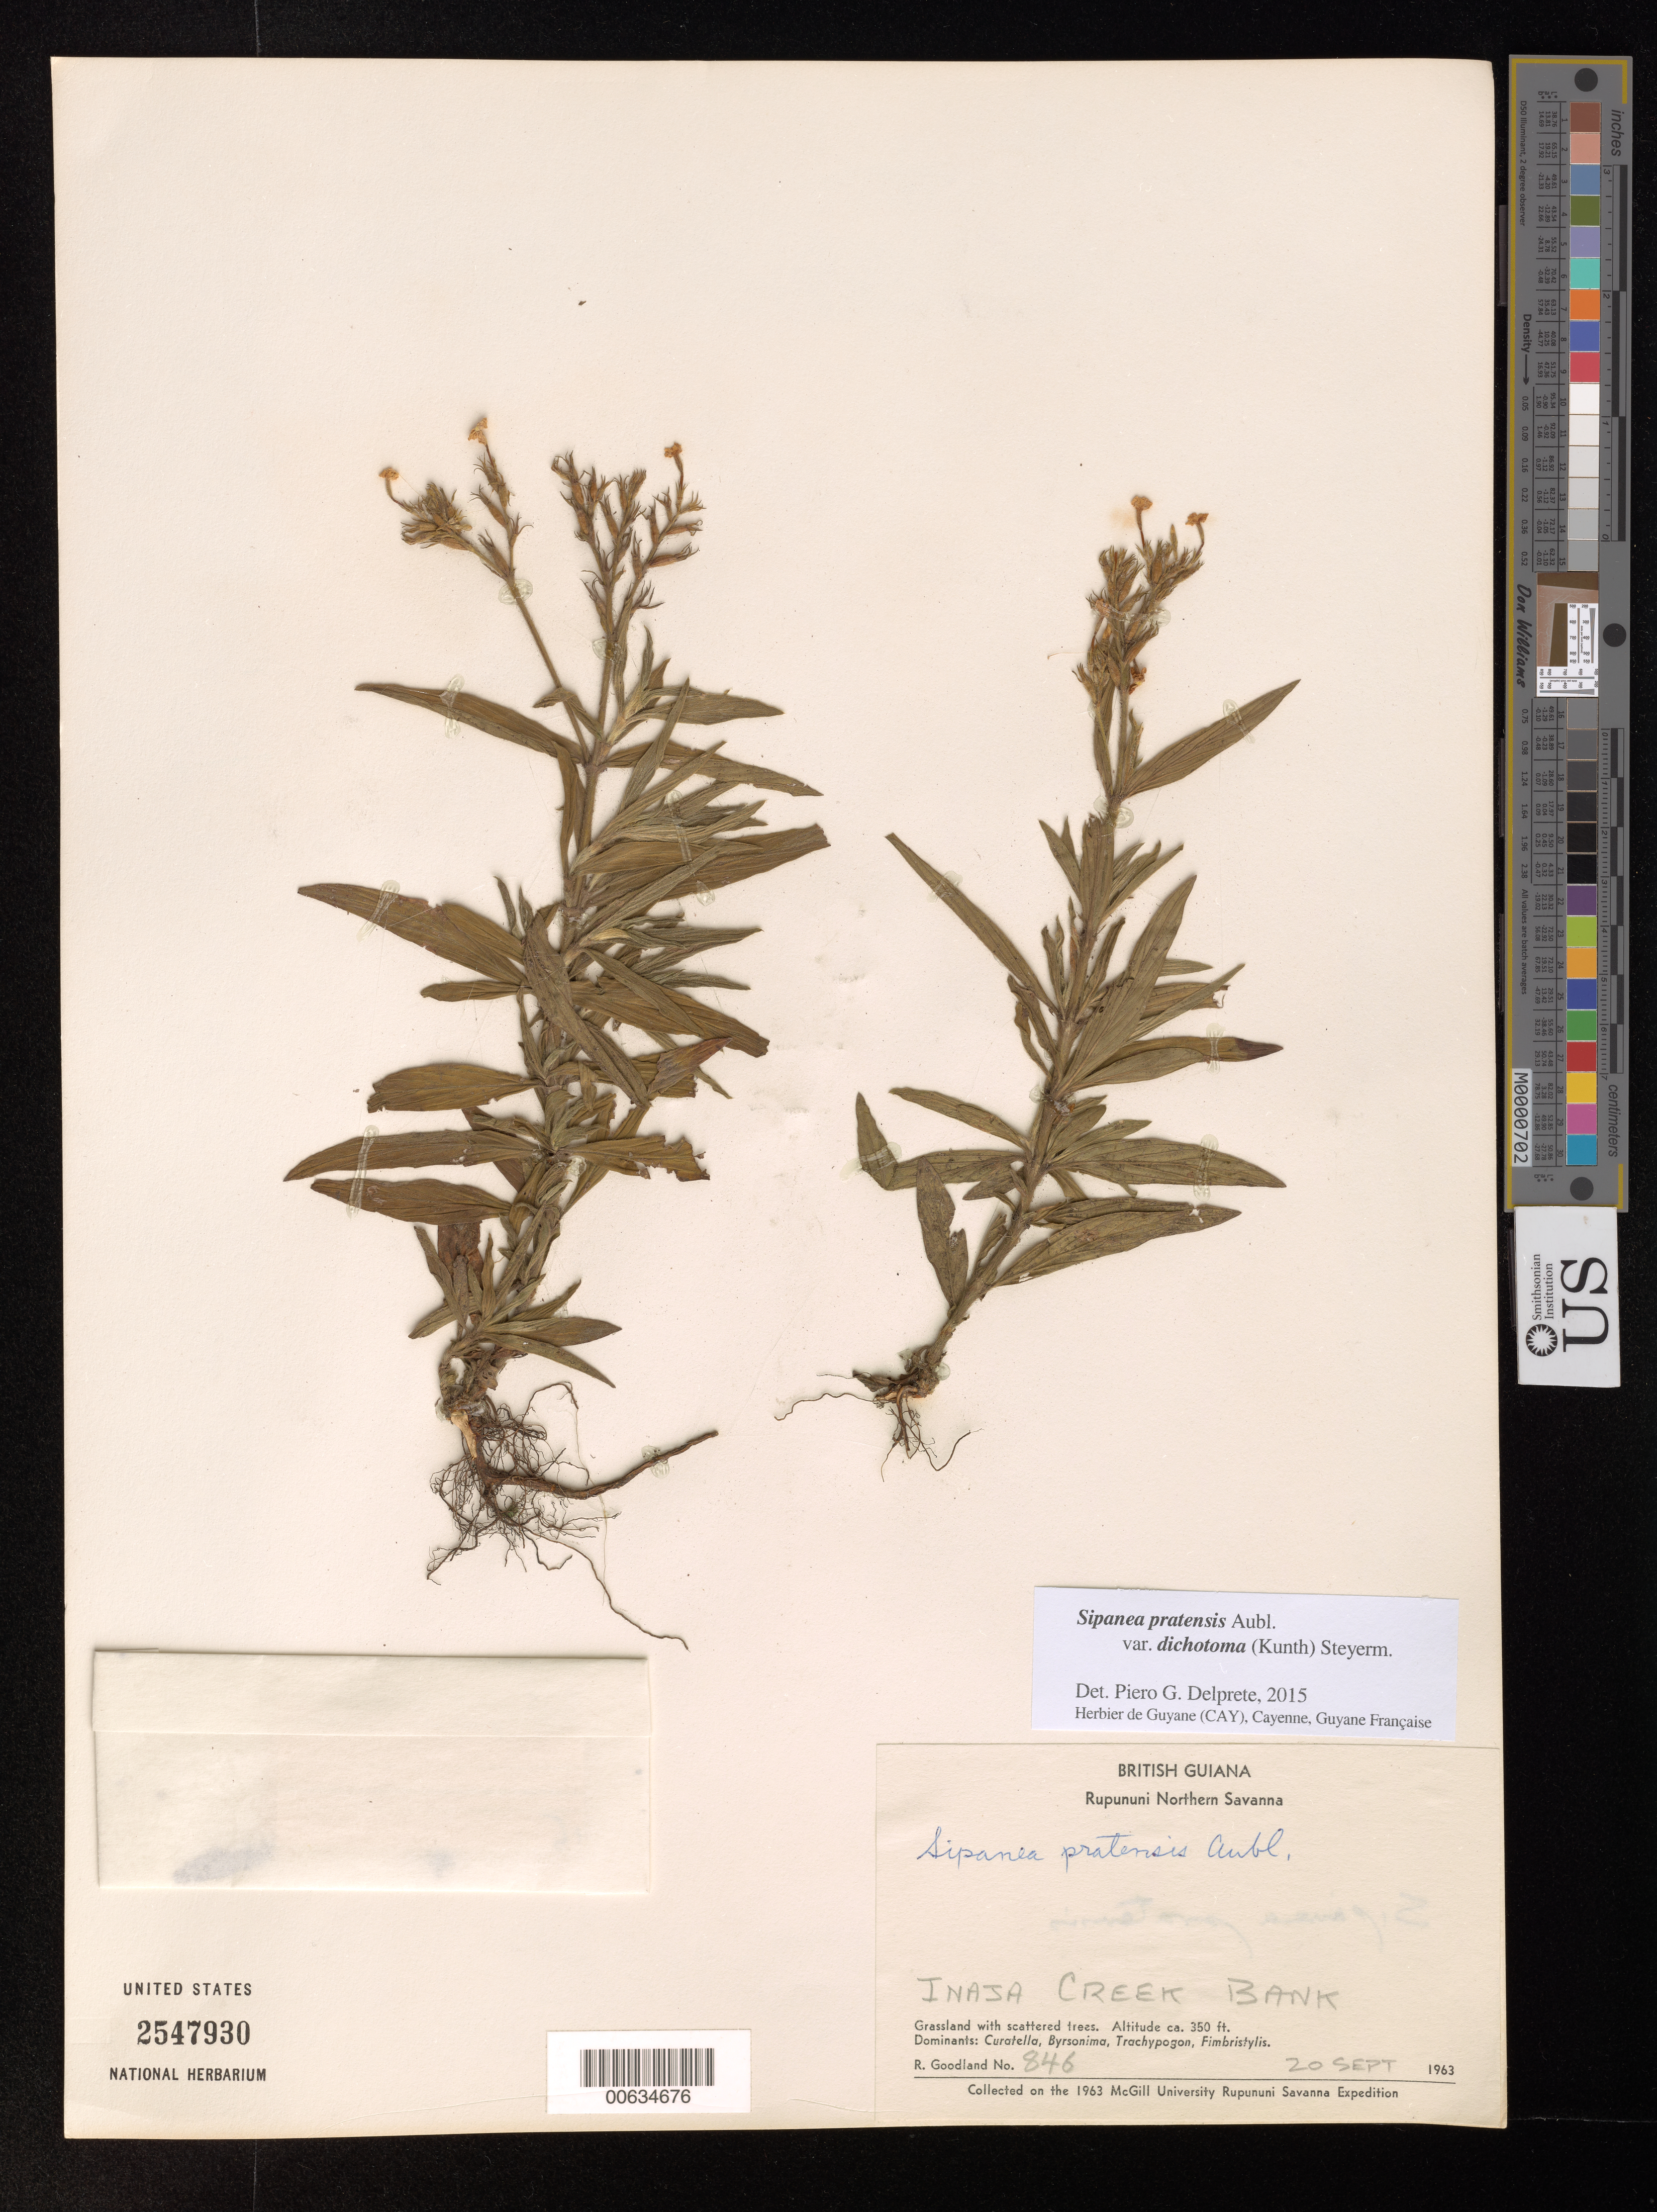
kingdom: Plantae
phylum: Tracheophyta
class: Magnoliopsida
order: Gentianales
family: Rubiaceae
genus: Sipanea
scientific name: Sipanea pratensis var. dichotoma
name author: (Kunth) Steyerm.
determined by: Delprete, P. G., Herb. de Guyane Cay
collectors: R. Goodland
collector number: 846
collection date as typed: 20-Sep-63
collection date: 1963-09-20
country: Guyana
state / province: U. Takutu-U. Essequibo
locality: Rupununi Northern Savanna, Inaja Creek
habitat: Grassland with scattered trees. Dominants: Curatella, Byrsonima, Trachypogon, Fimbristylis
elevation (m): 107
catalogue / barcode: US 2547930